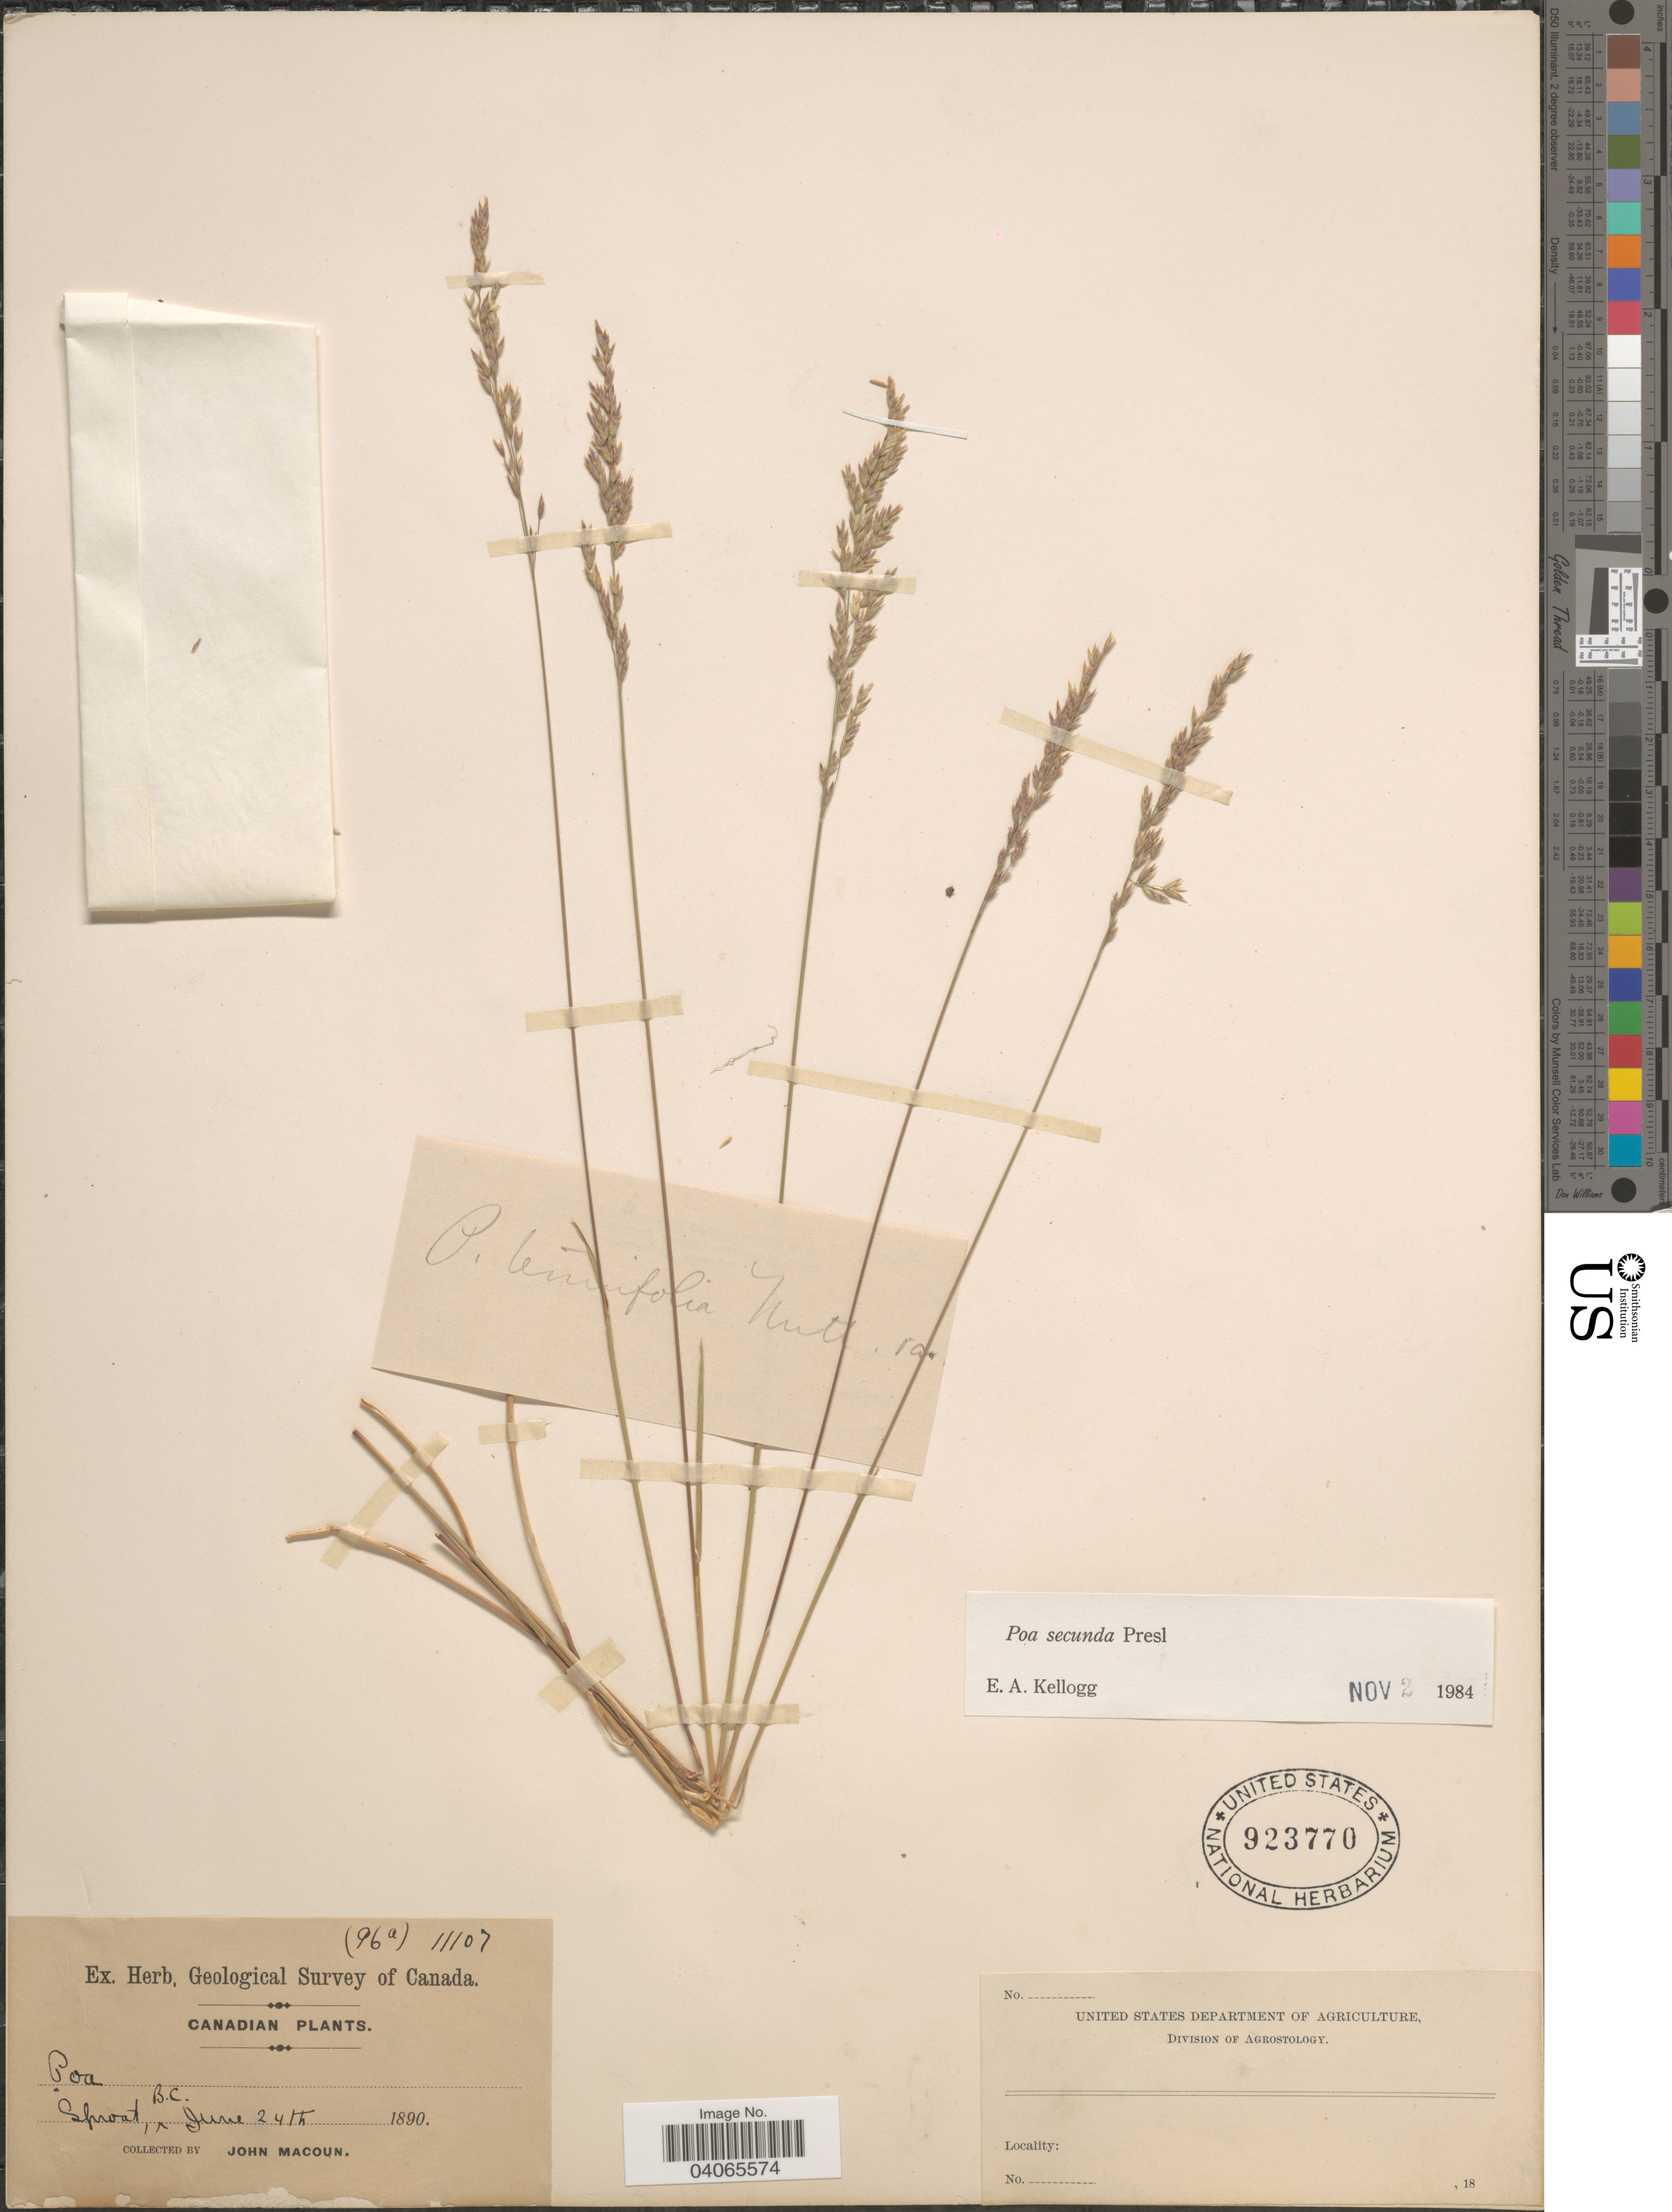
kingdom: Plantae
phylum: Tracheophyta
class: Liliopsida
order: Poales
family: Poaceae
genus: Poa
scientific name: Poa secunda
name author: J. Presl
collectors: J. Macoun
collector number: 11107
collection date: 1890-06-24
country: Canada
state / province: British Columbia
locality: Herb. Geological Survey of Canada. Sproat.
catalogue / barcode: US 923770